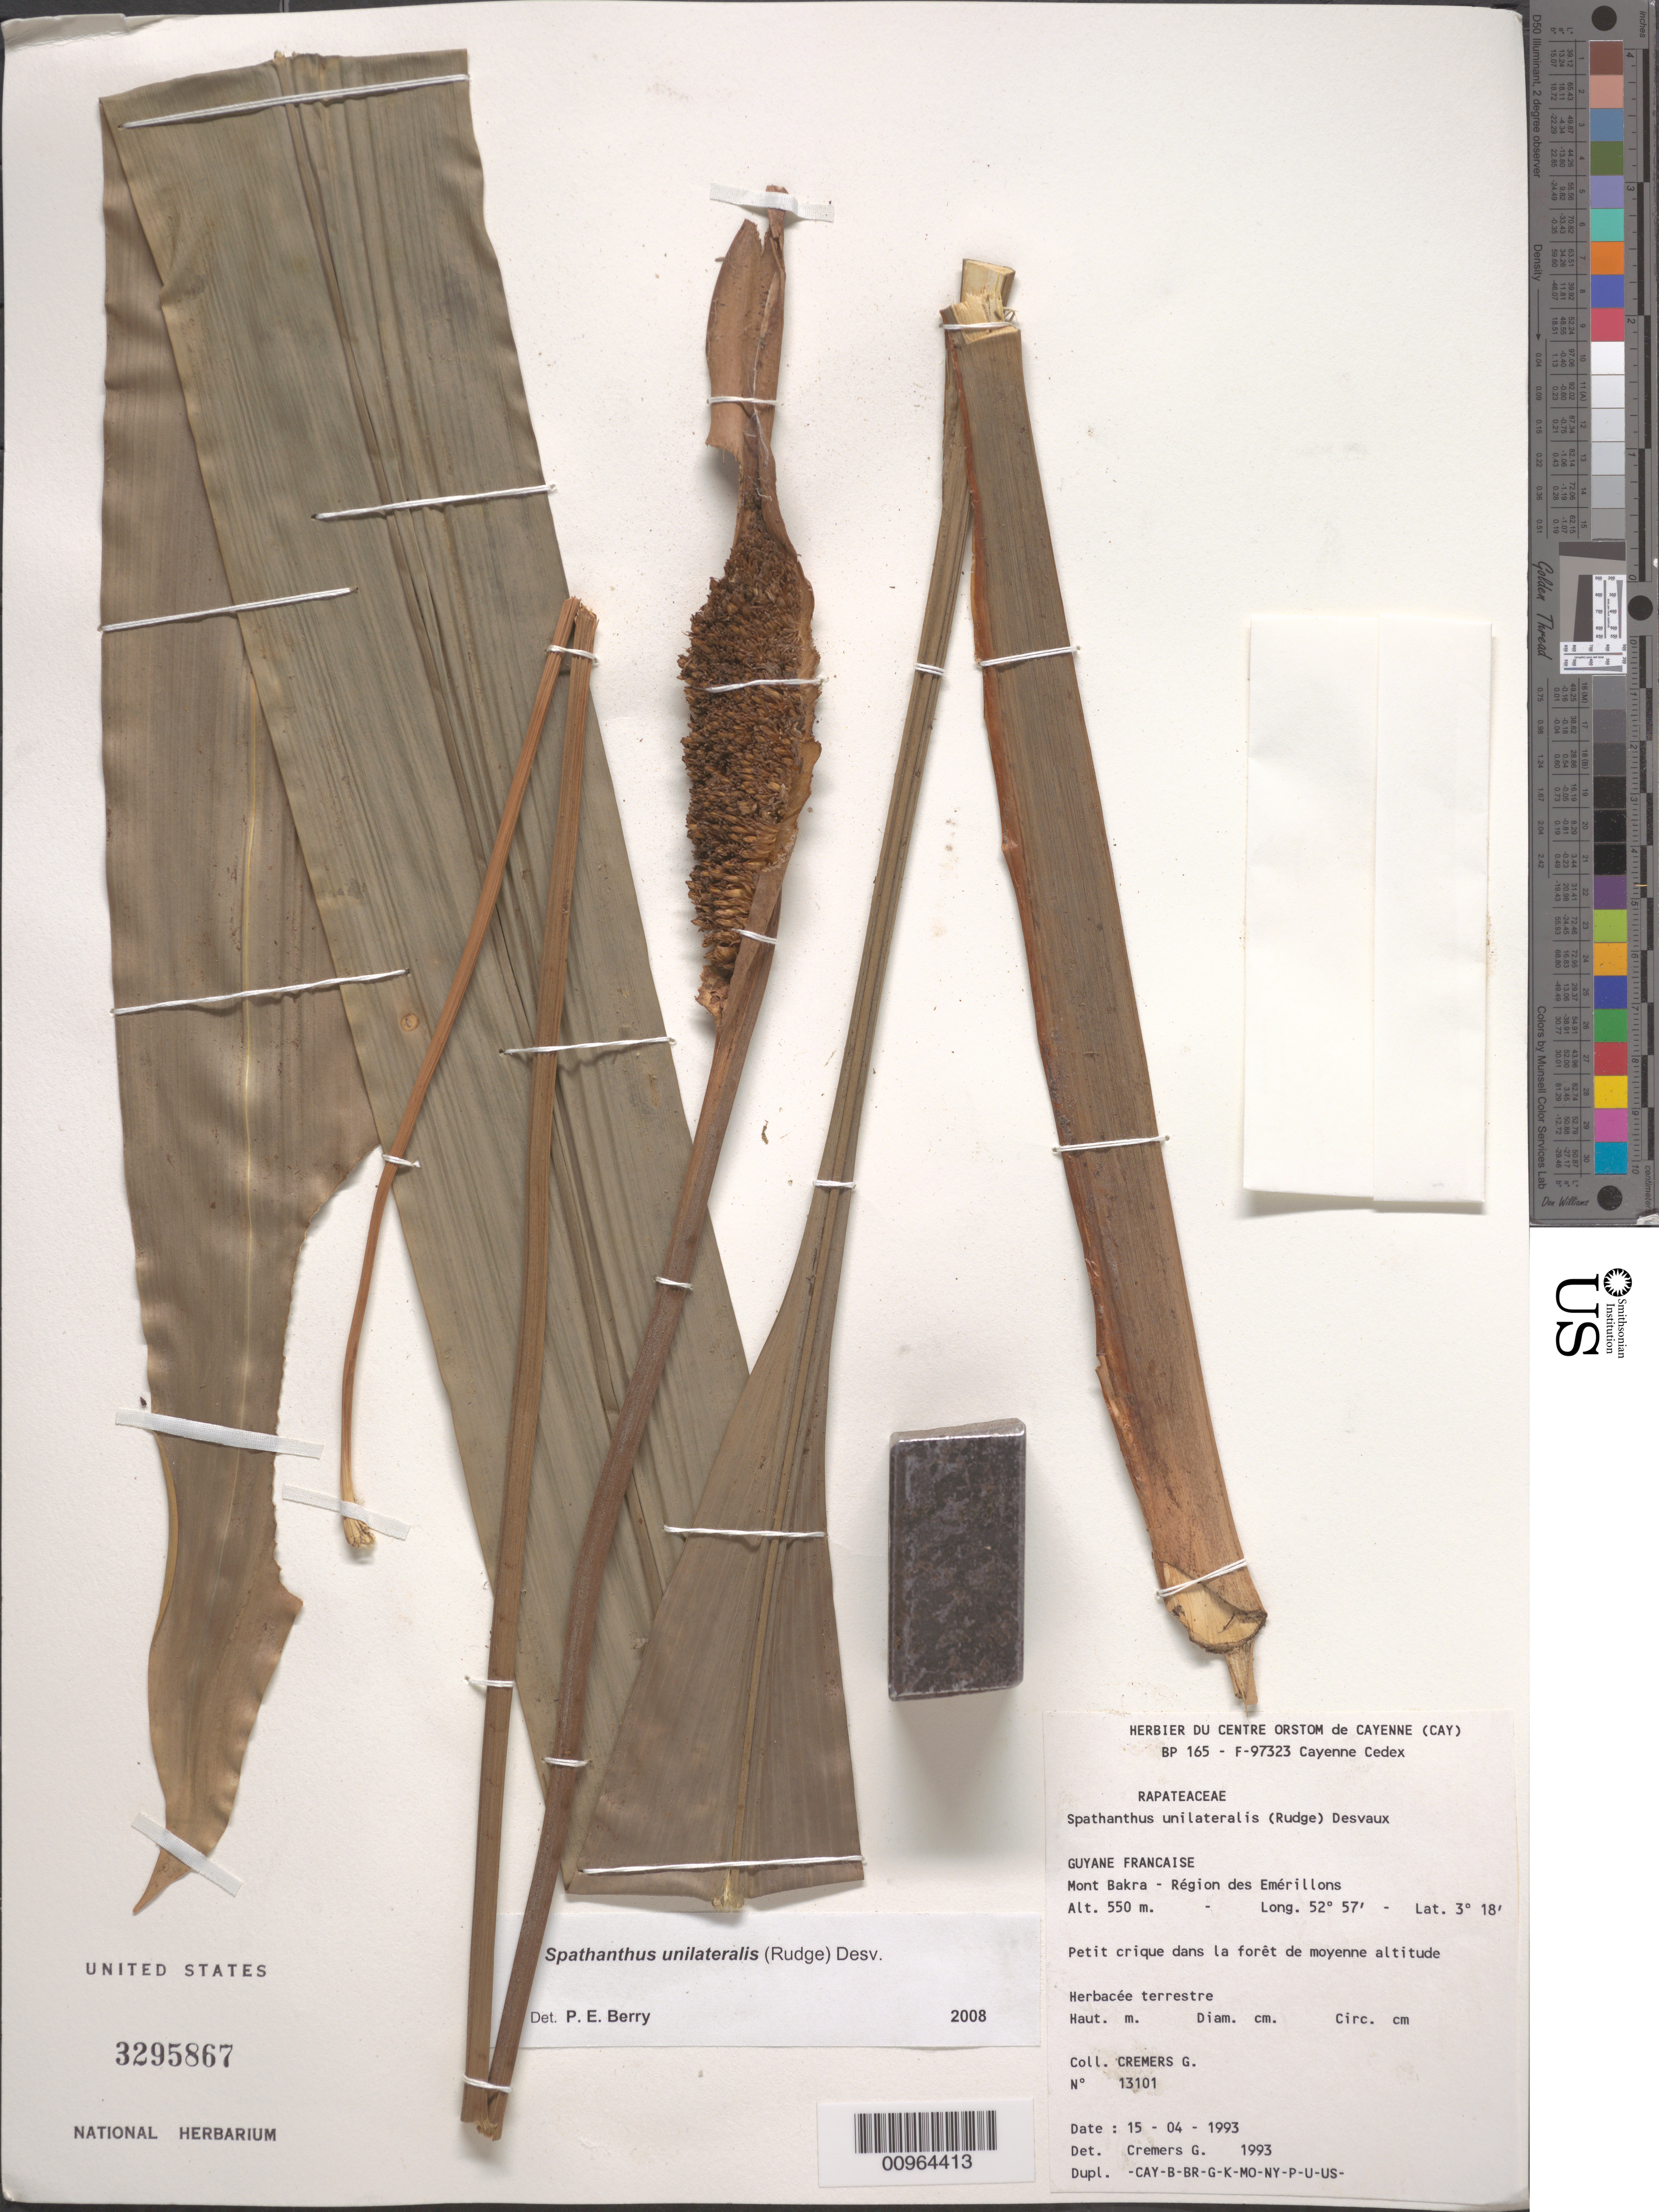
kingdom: Plantae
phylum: Tracheophyta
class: Liliopsida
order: Poales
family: Rapateaceae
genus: Spathanthus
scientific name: Spathanthus unilateralis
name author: (Rudge) Desv.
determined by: Berry, P. E., (WIS), University of Wisconsin - Madison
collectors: G. Cremers & J.-J. de Granville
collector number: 13101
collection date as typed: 15-Apr-93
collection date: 1993-04-15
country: French Guiana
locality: Mont Bakra, région des Emérillons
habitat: Petite crique dans la forêt de moyenne altitude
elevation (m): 550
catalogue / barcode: US 3295867